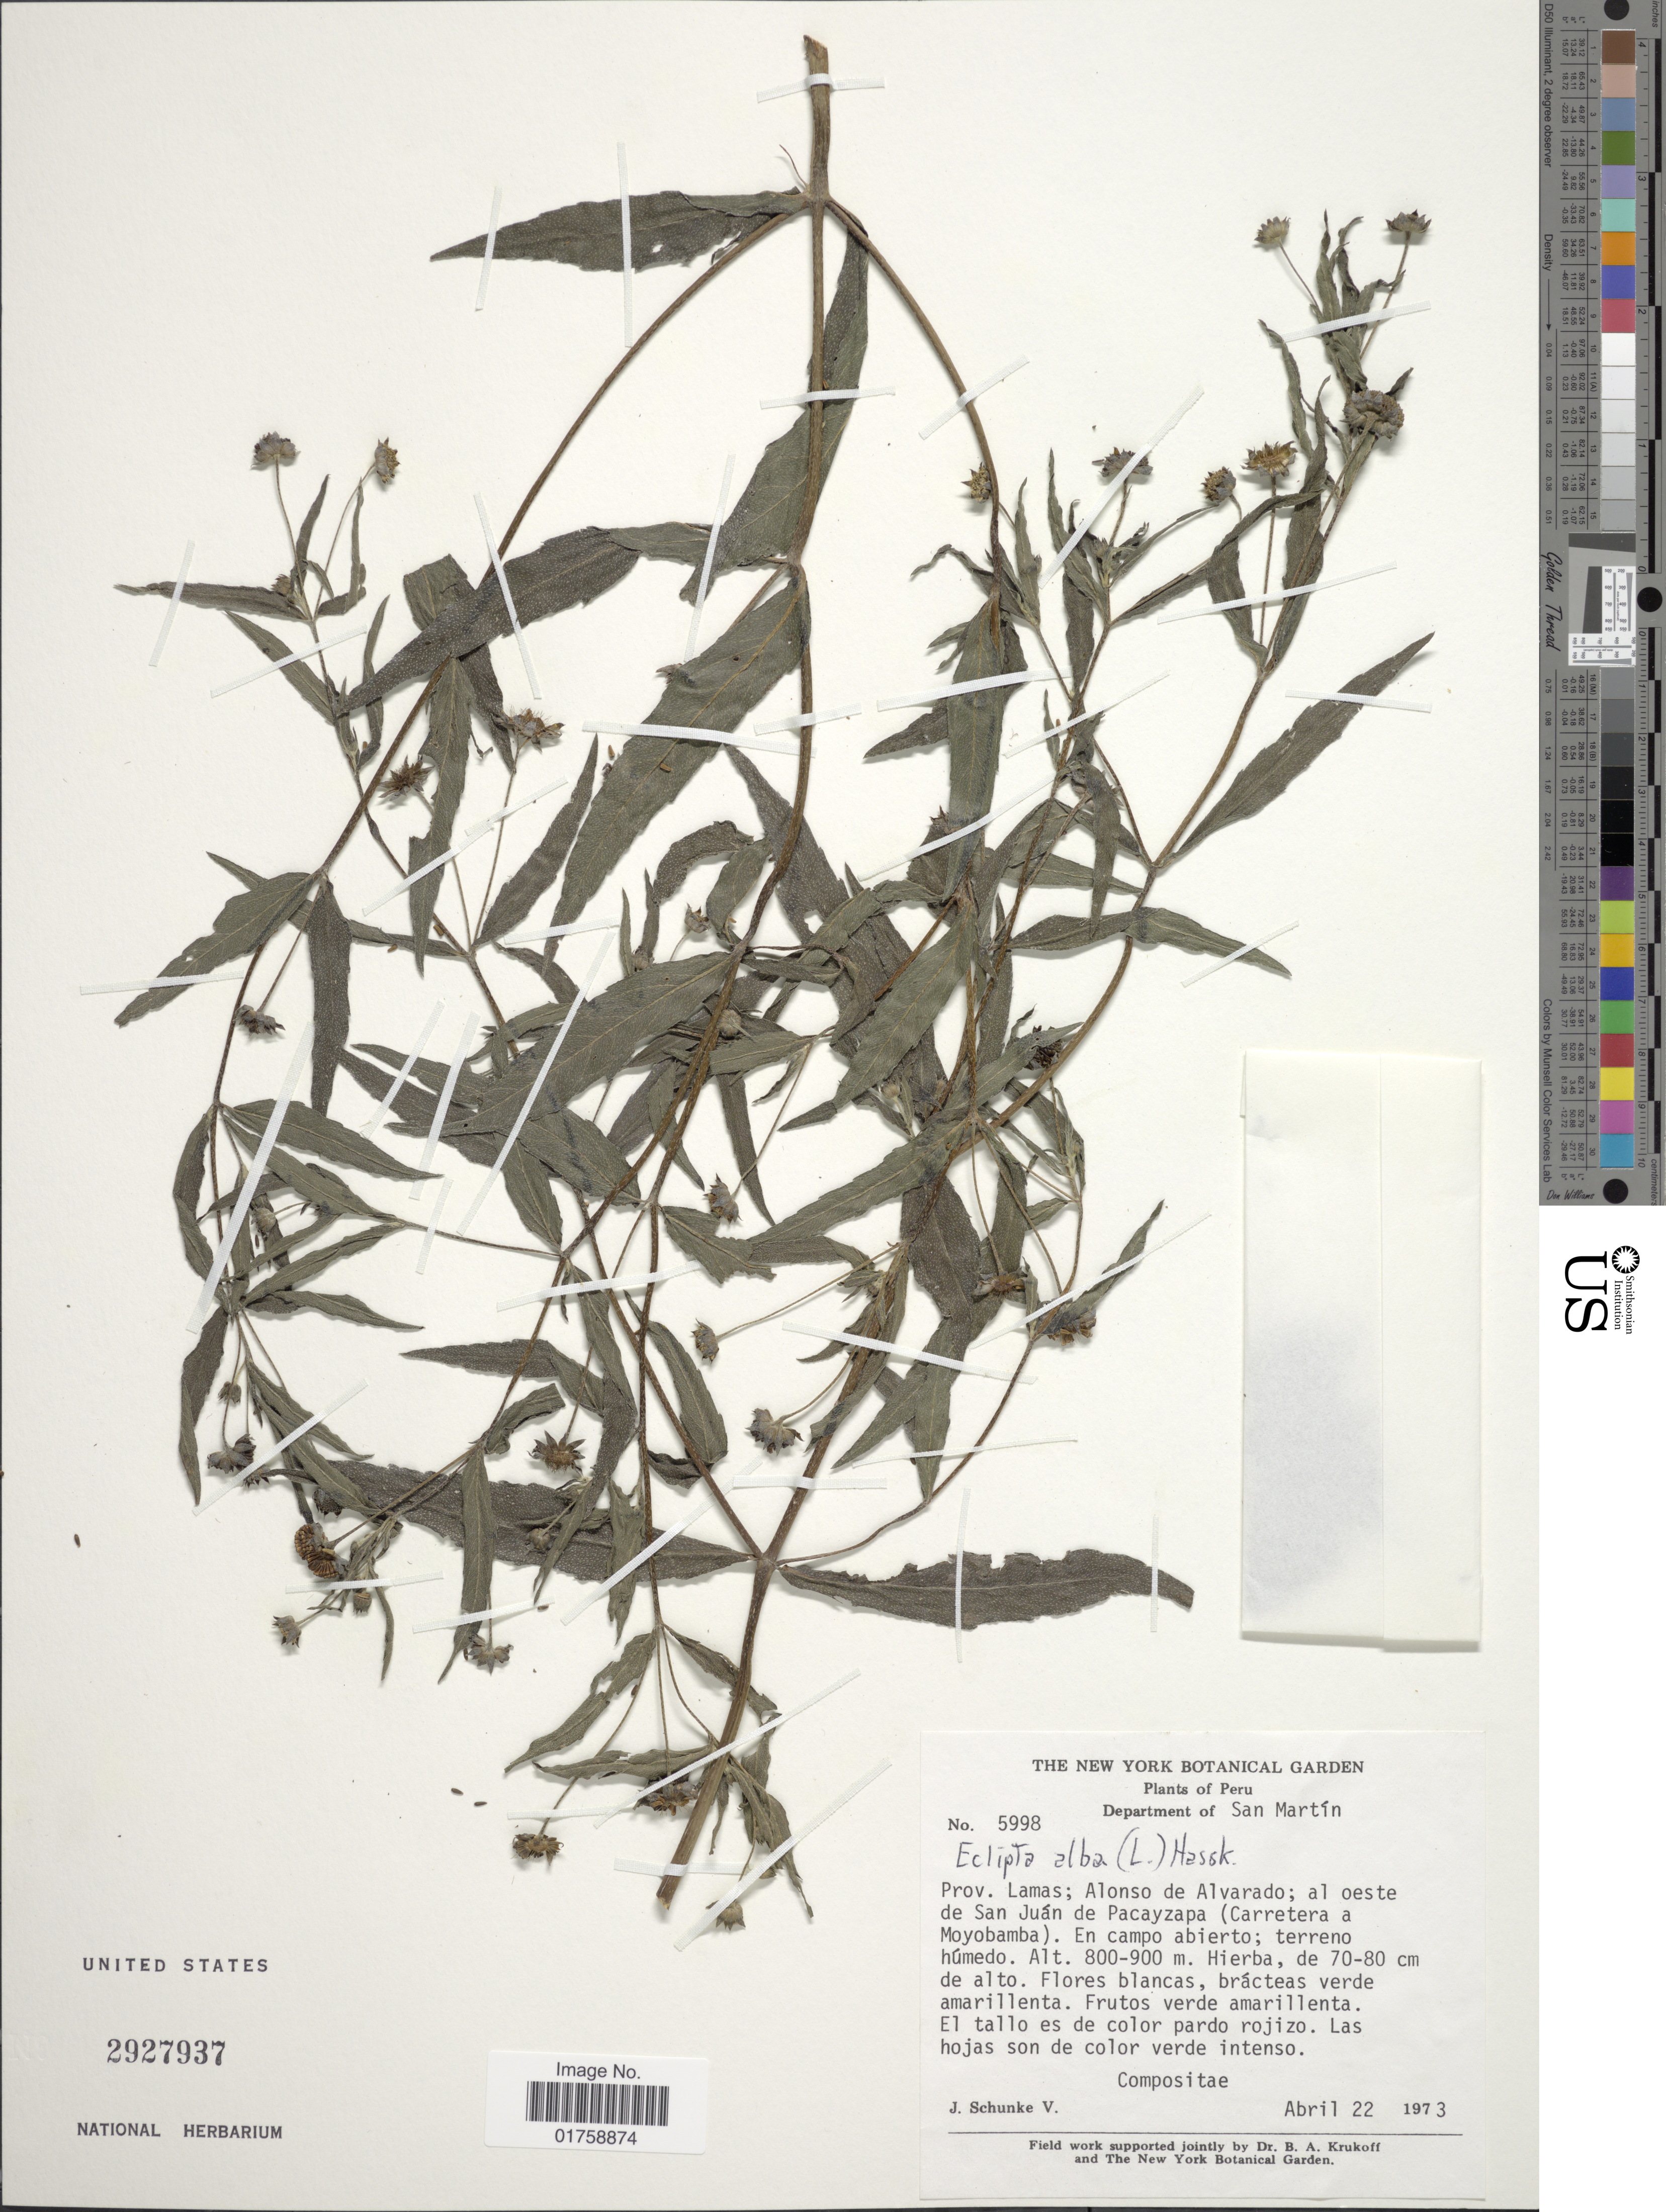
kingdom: Plantae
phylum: Tracheophyta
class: Magnoliopsida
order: Asterales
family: Asteraceae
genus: Eclipta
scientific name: Eclipta alba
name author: (L.) Hassk.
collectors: J. Schunke Vigo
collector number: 5998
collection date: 1973-04-22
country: Peru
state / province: San Martín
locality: Prov. Lamas; Alonso de Alvarado; al oeste de San Juan de Pacayzapa(Carretera a Moyobamba)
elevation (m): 800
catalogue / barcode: US 2927937